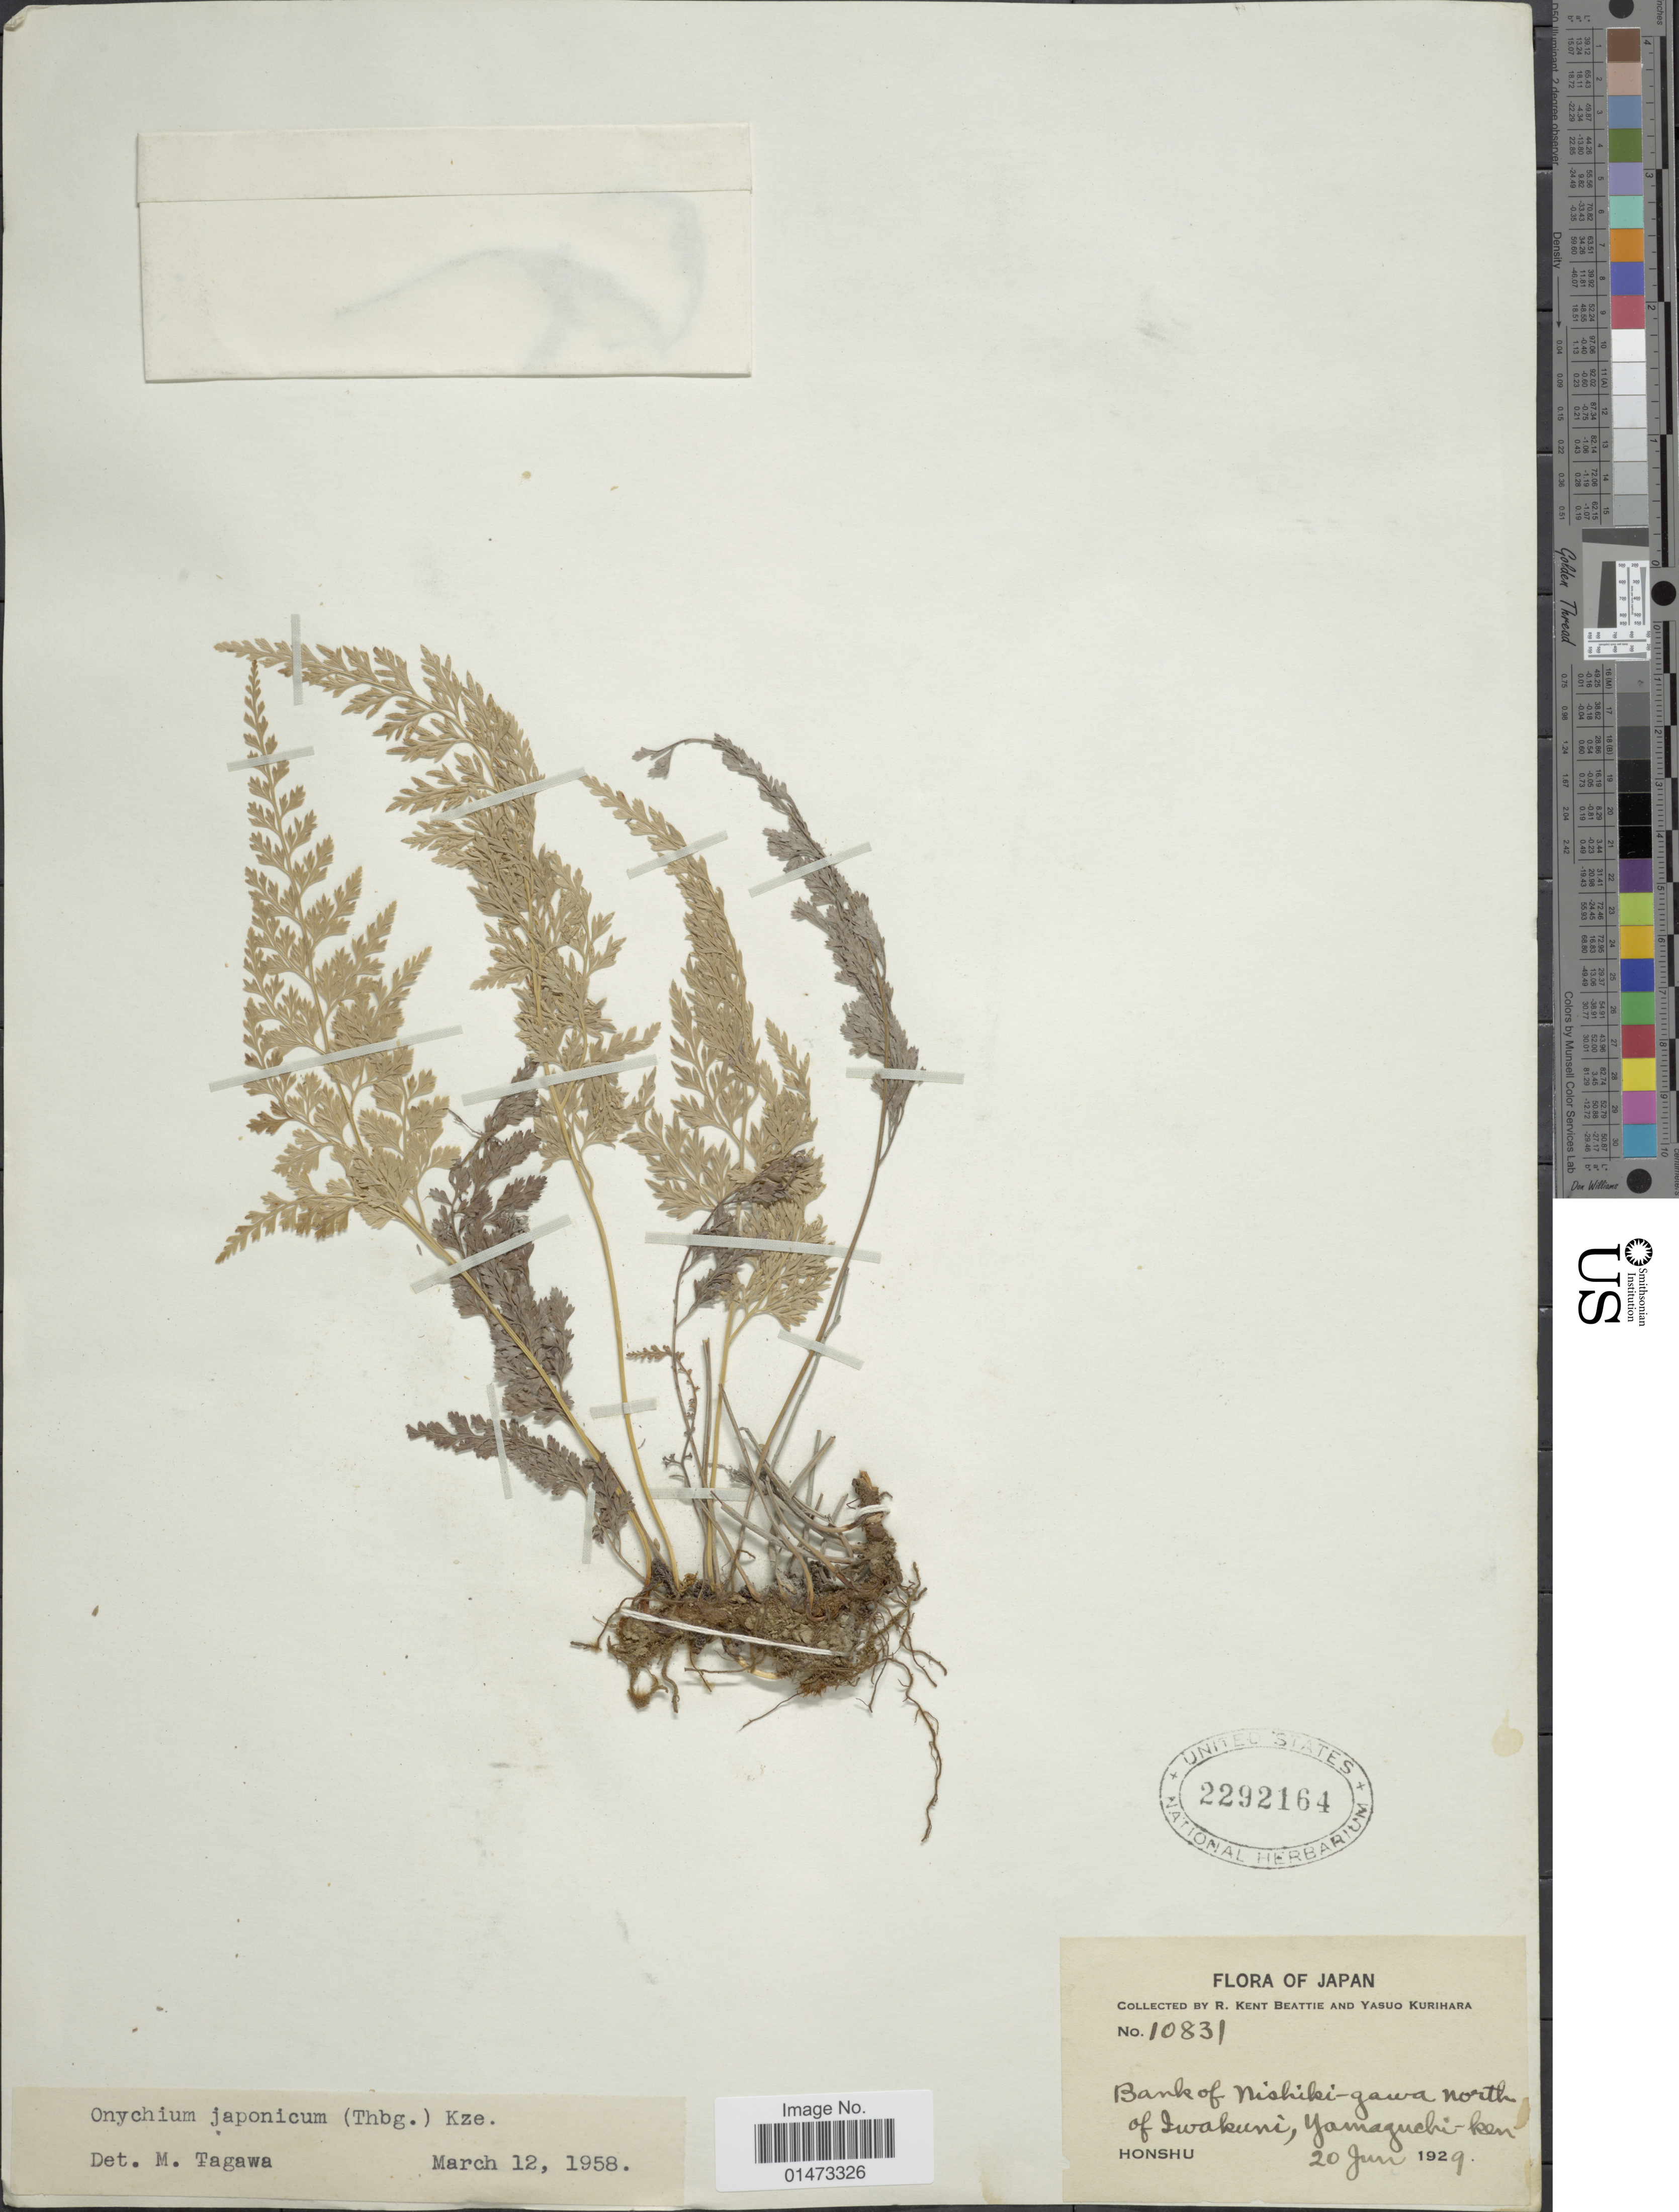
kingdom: Plantae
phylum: Tracheophyta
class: Polypodiopsida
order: Polypodiales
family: Pteridaceae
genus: Onychium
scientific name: Onychium japonicum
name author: (Thunb.) Kunze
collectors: R. K. Beattie & Y. Kurihara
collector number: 10831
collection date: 1929-06-20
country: Japan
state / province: Yamaguti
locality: Bank of Nishiki-gawa north of Iwakuni, Yamaguchi-ken.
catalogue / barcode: US 2292164